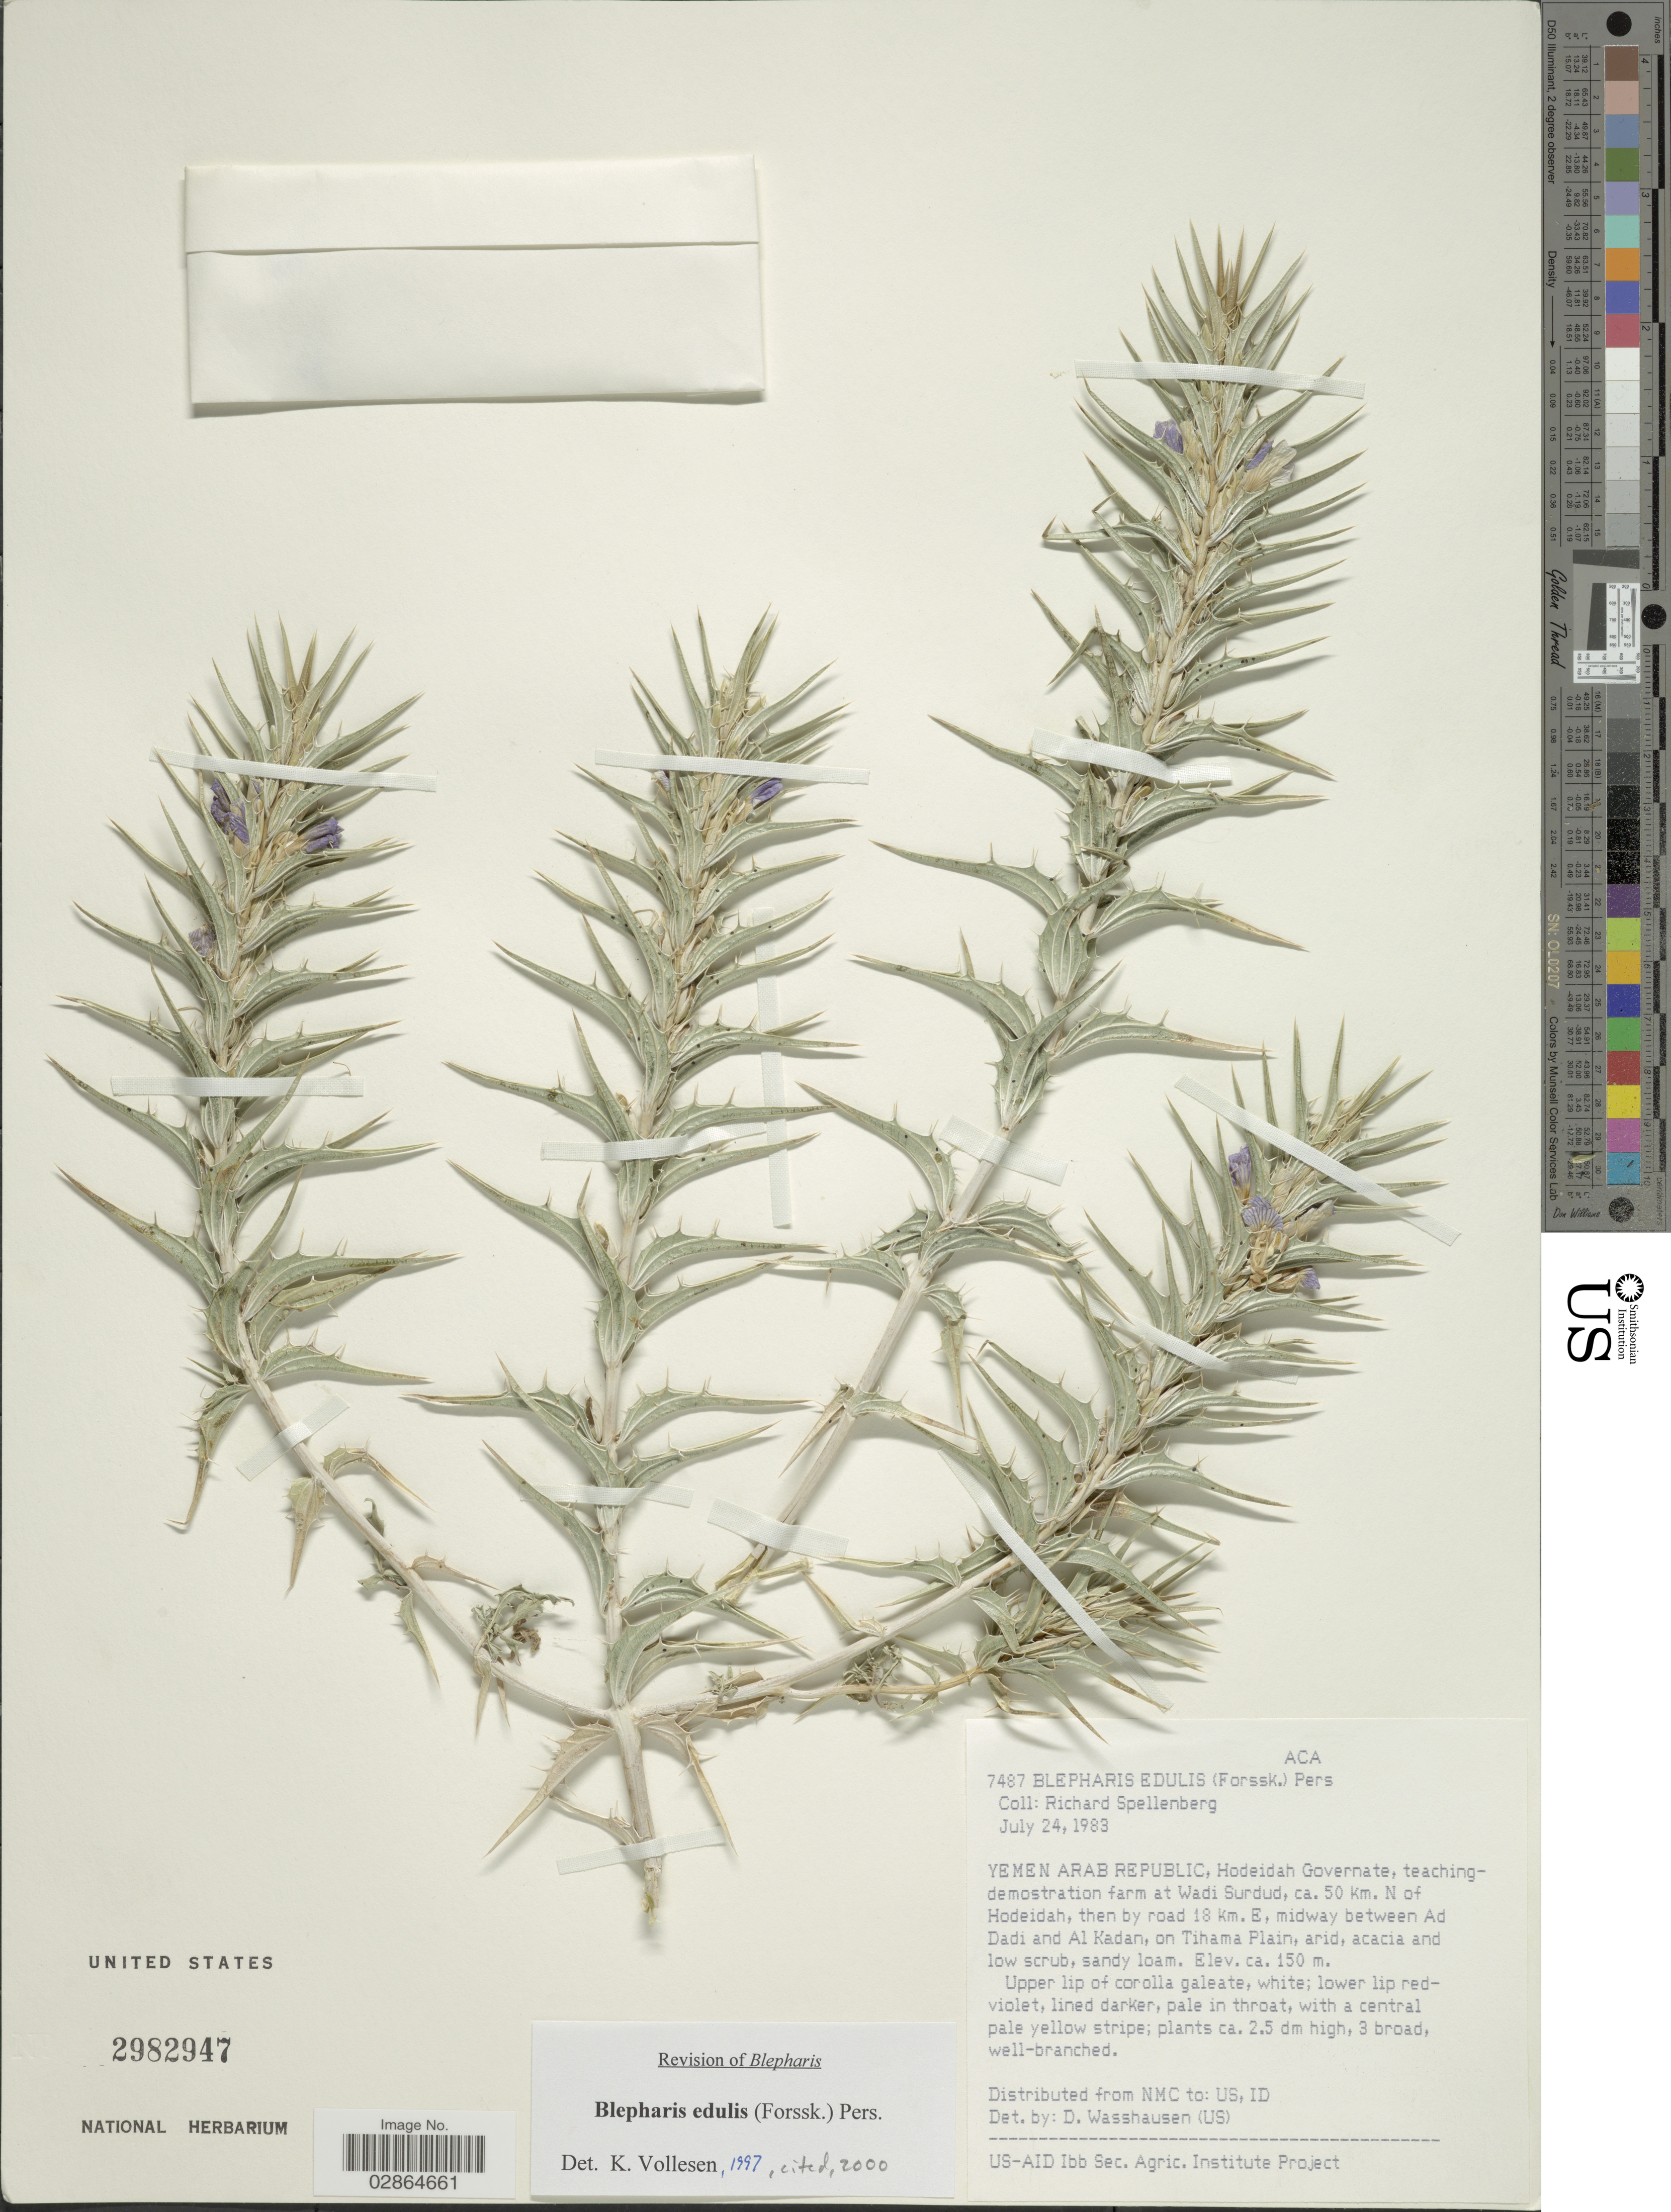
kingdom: Plantae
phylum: Tracheophyta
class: Magnoliopsida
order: Lamiales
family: Acanthaceae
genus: Blepharis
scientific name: Blepharis edulis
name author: (Forssk.) Pers.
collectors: R. Spellenberg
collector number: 7487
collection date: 1983-07-24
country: Yemen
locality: Yemen Arab Republic, Hodeidah Governate, teaching demostration farm at Wadi Surdud, ca. 50 Km. N of Hodeidah, then by road 18 Km. E, midway between Ad Dadi and Al Kadan, on Tihama Plain.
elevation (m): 150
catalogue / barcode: US 2982947